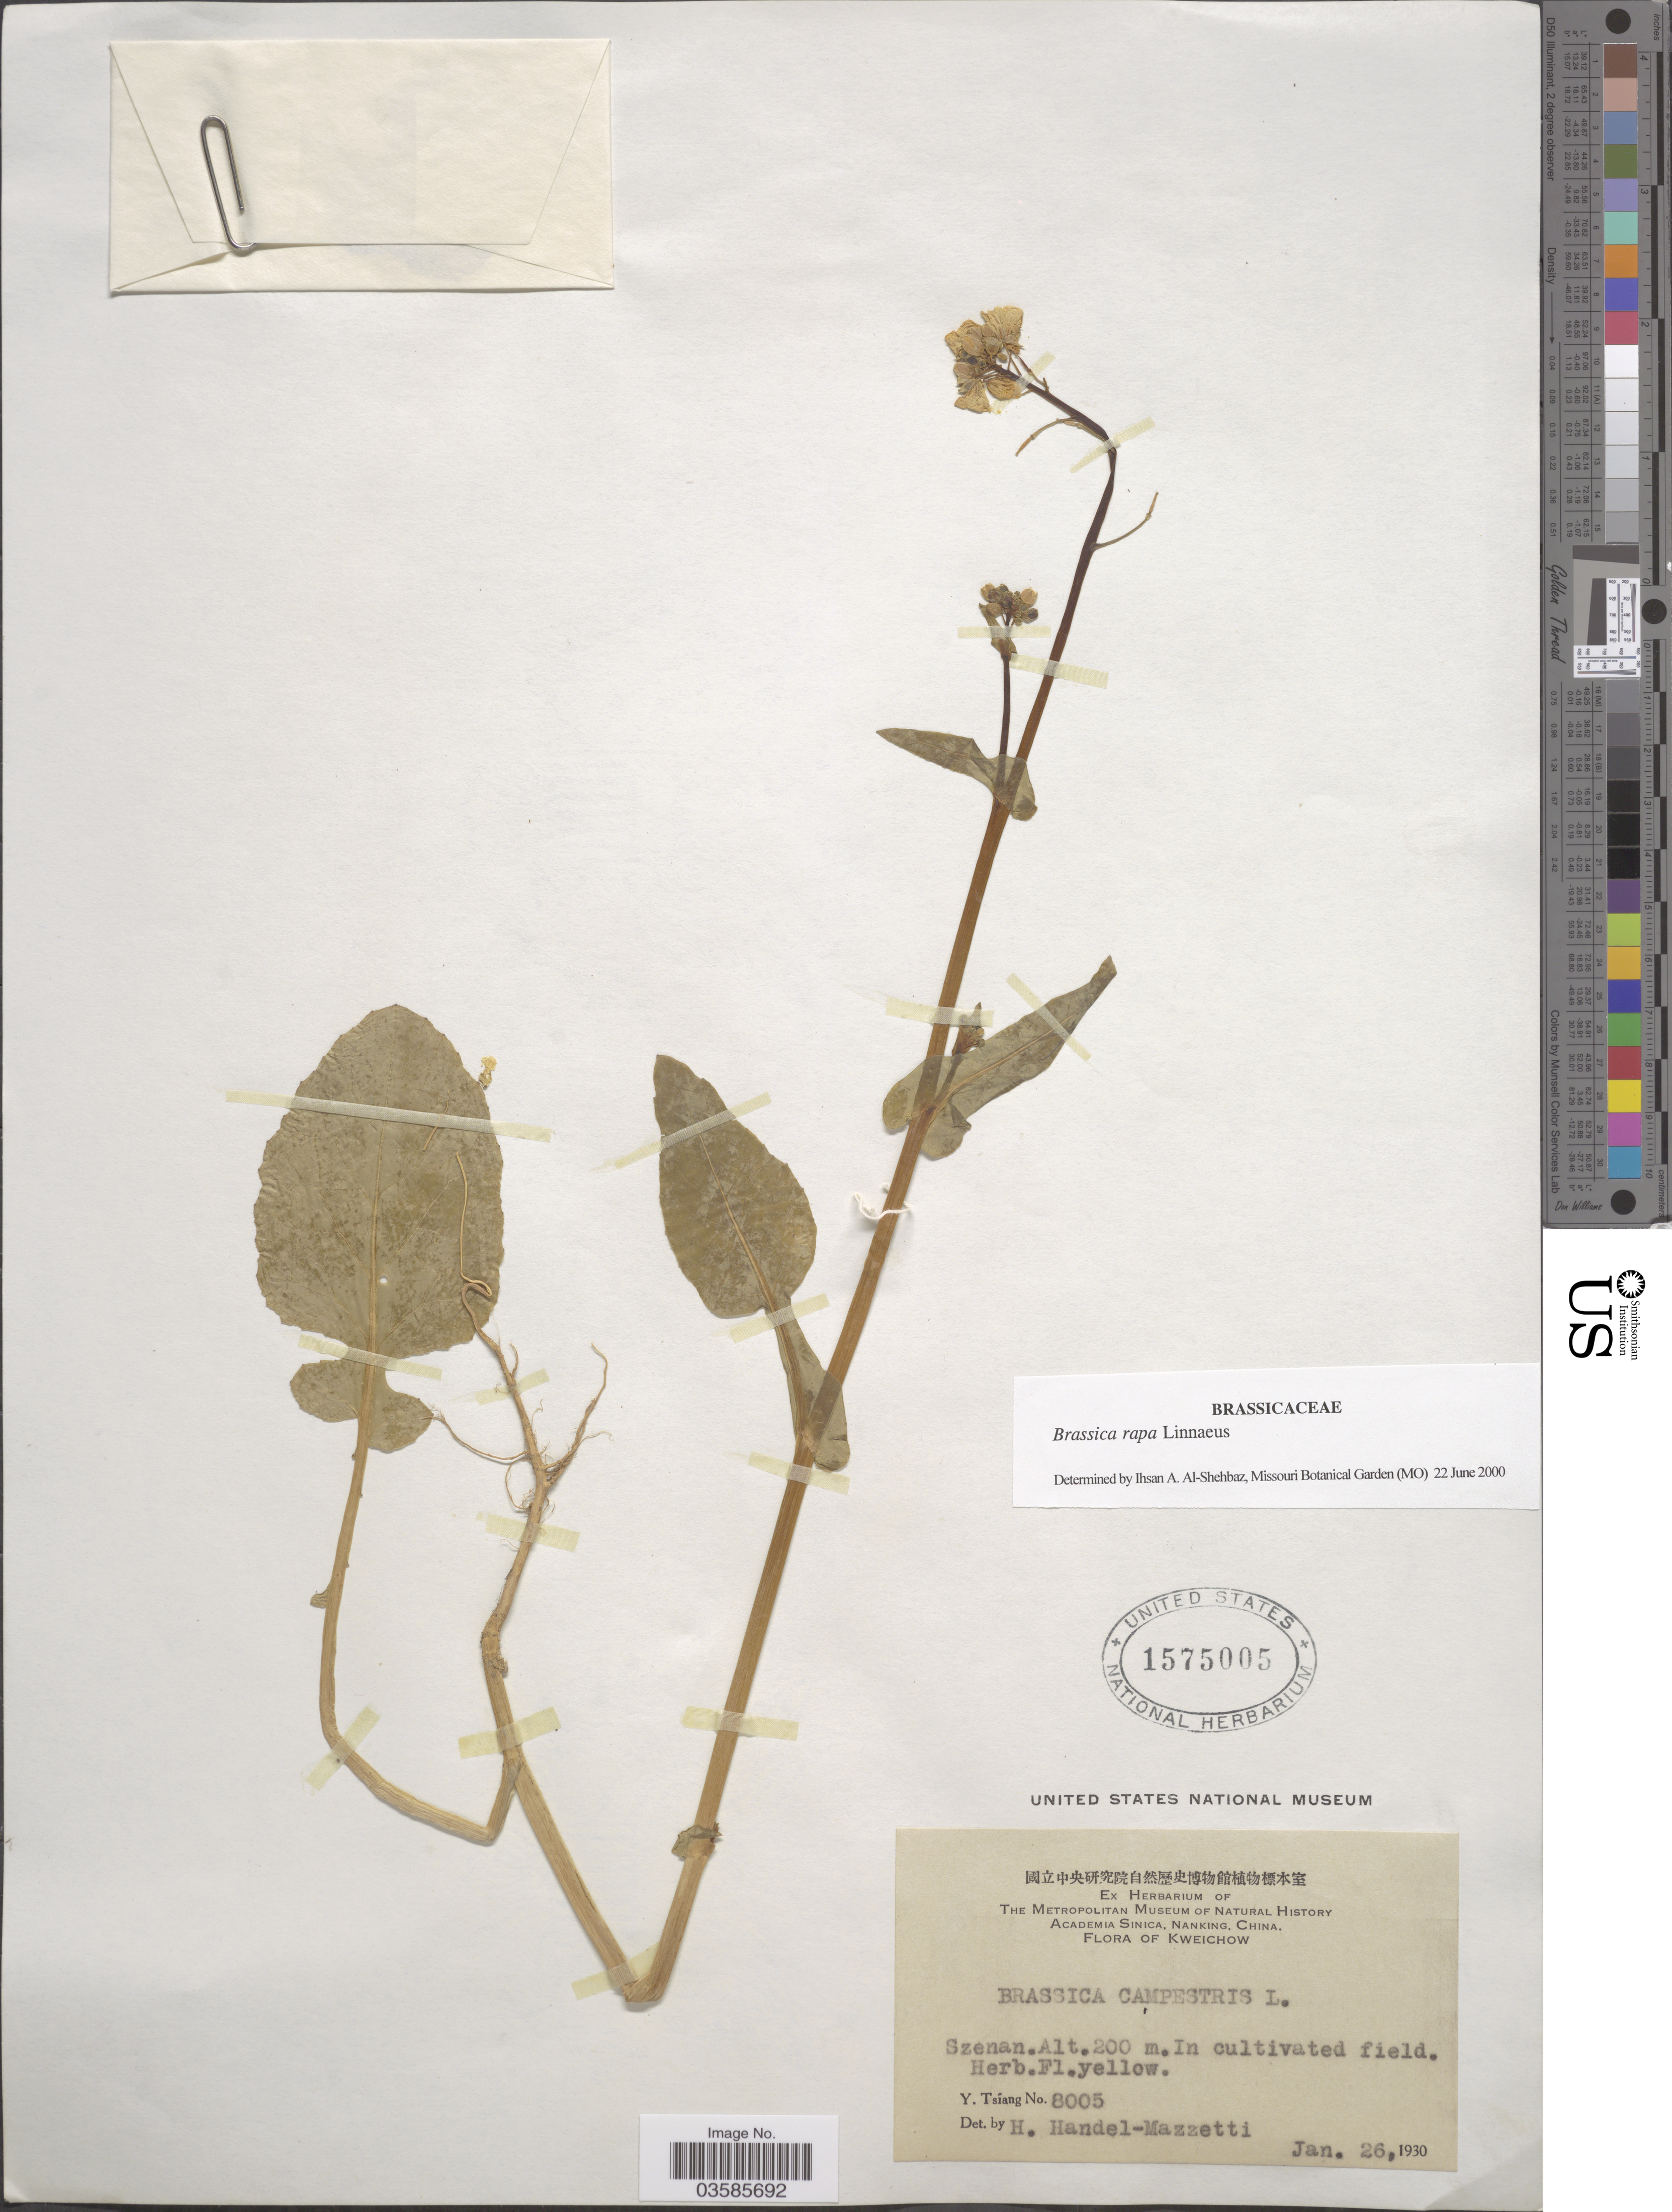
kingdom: Plantae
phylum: Tracheophyta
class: Magnoliopsida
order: Brassicales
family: Brassicaceae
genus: Brassica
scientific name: Brassica rapa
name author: L.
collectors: Y. Tsiang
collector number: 8005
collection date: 1930-01-26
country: China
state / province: Guizhou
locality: Kweichow, Szenan.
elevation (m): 200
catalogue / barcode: US 1575005